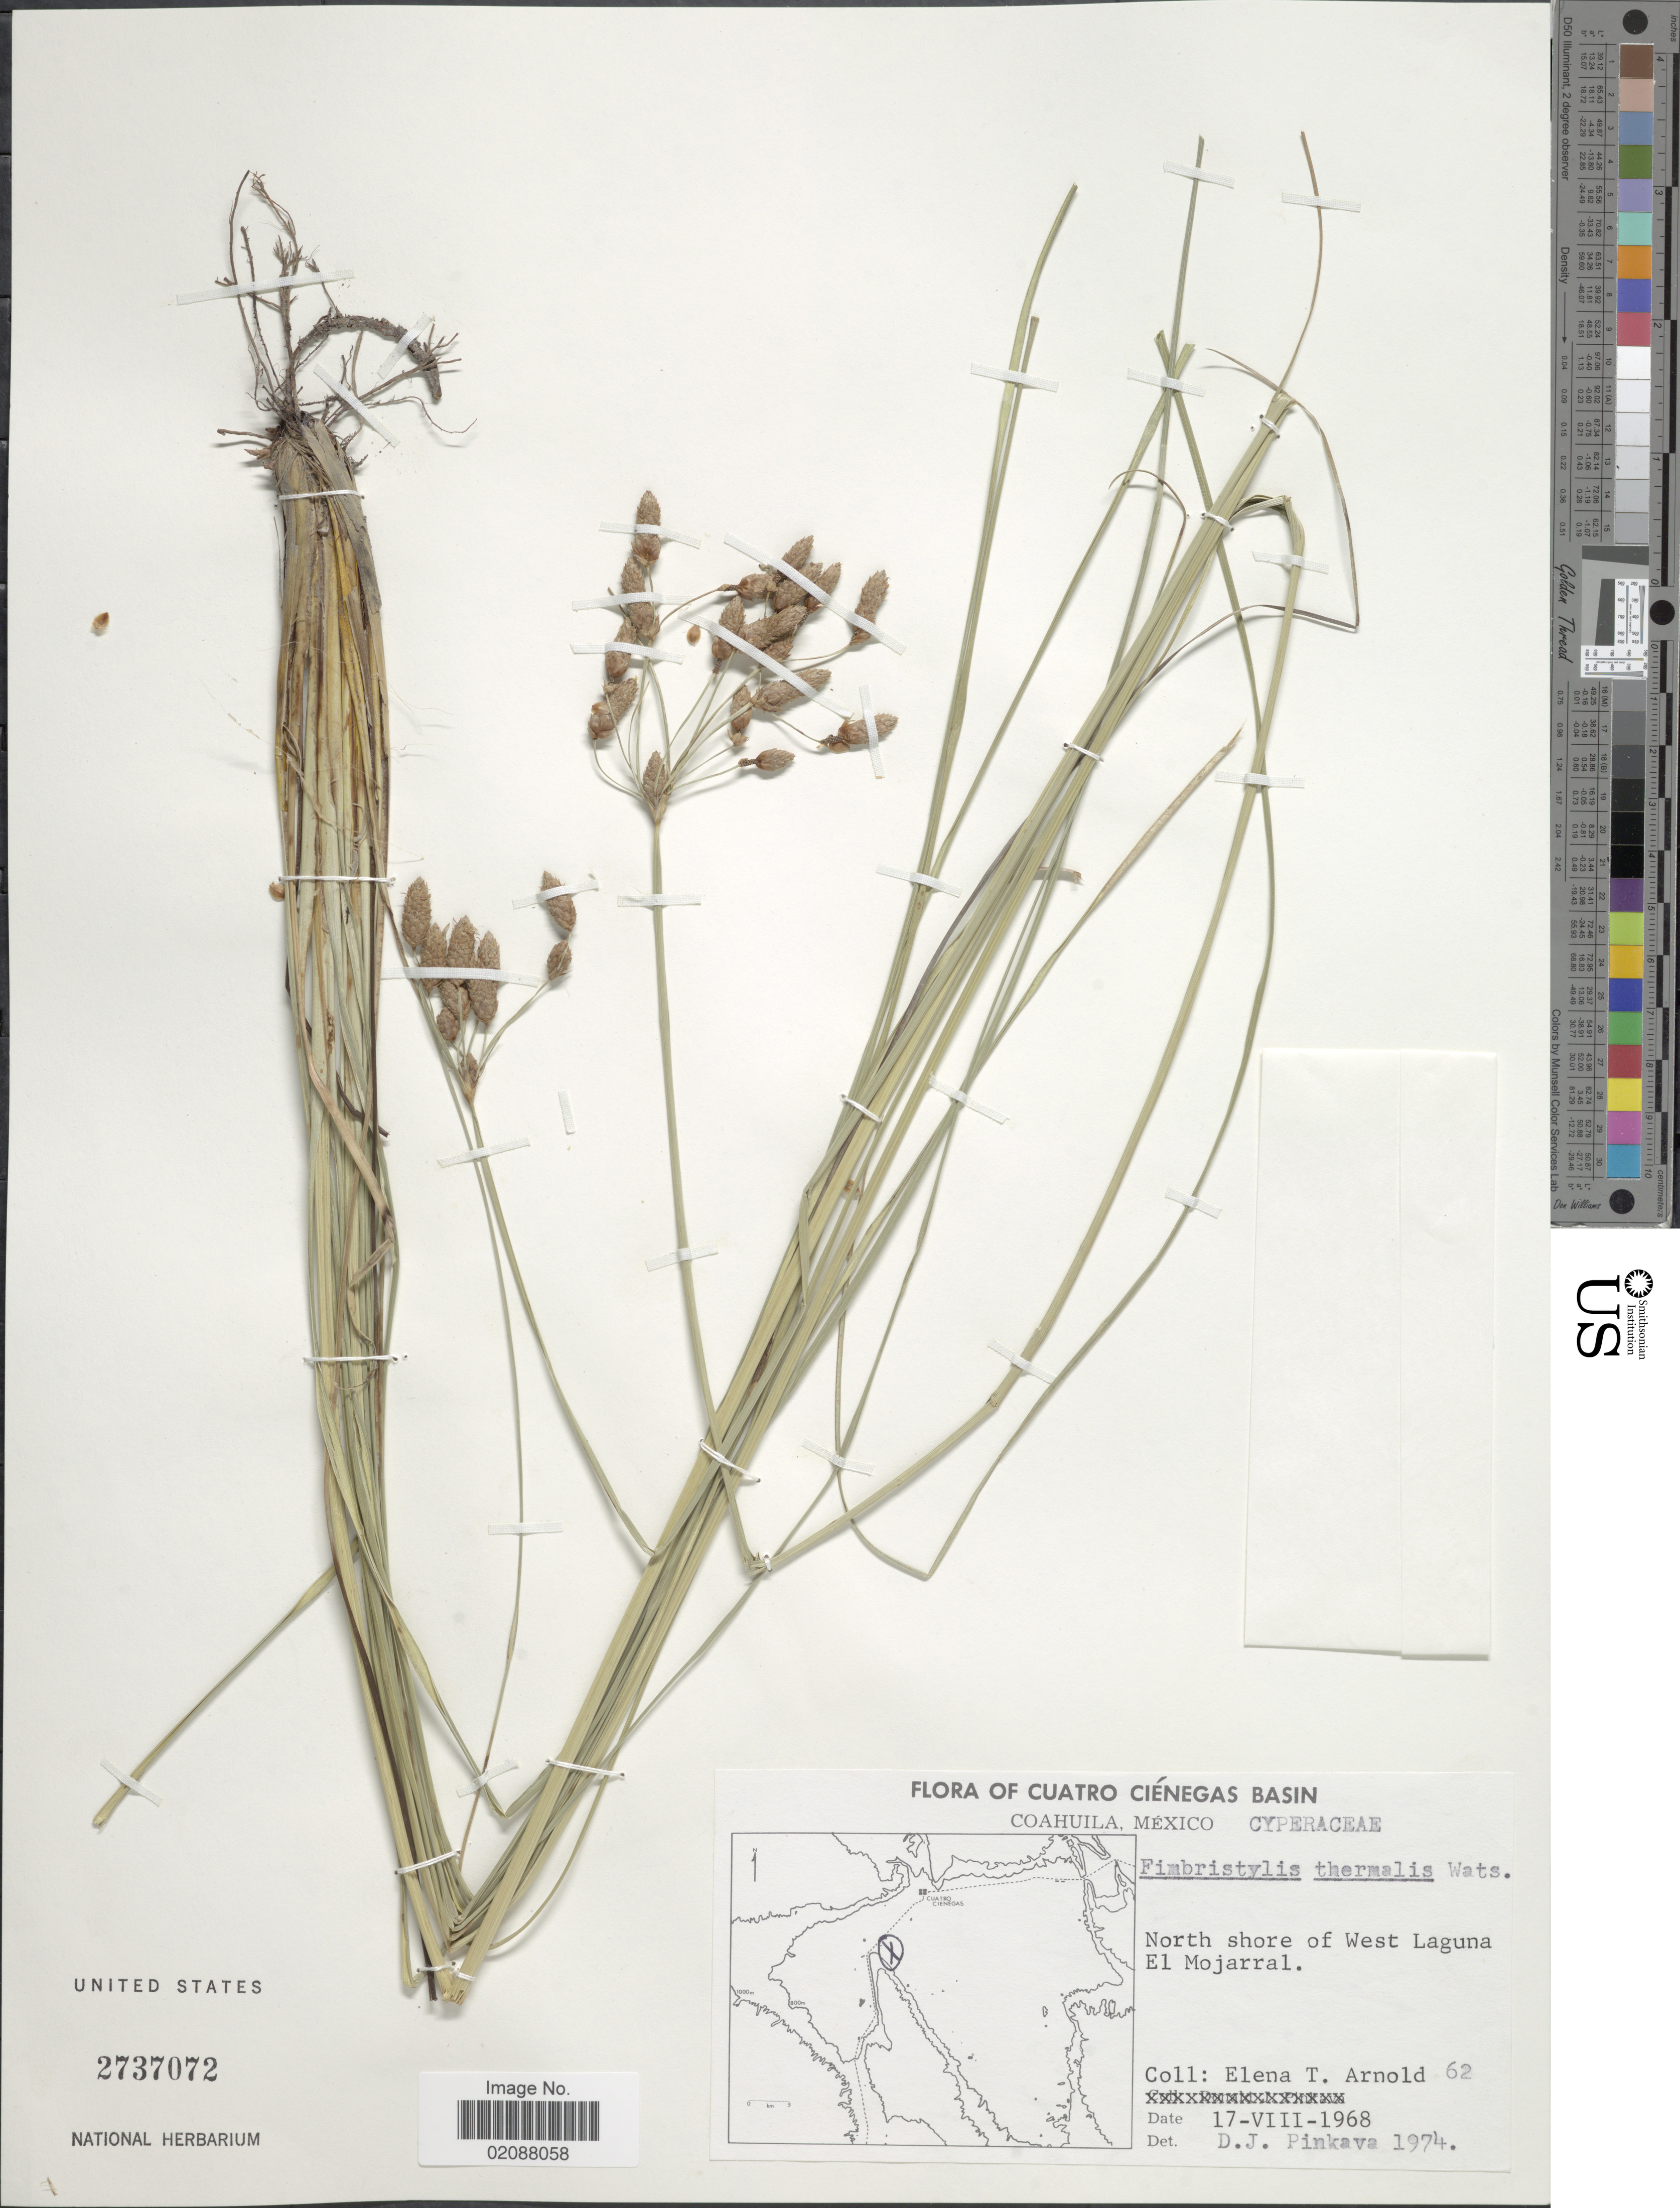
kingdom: Plantae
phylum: Tracheophyta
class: Liliopsida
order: Poales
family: Cyperaceae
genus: Fimbristylis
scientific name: Fimbristylis thermalis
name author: S. Watson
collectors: E. Arnold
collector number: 62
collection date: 1968-08-17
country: Mexico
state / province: Coahuila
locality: Cuatro Cienegas Basin, north shore of West Laguna El Mojarral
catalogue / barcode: US 2737072